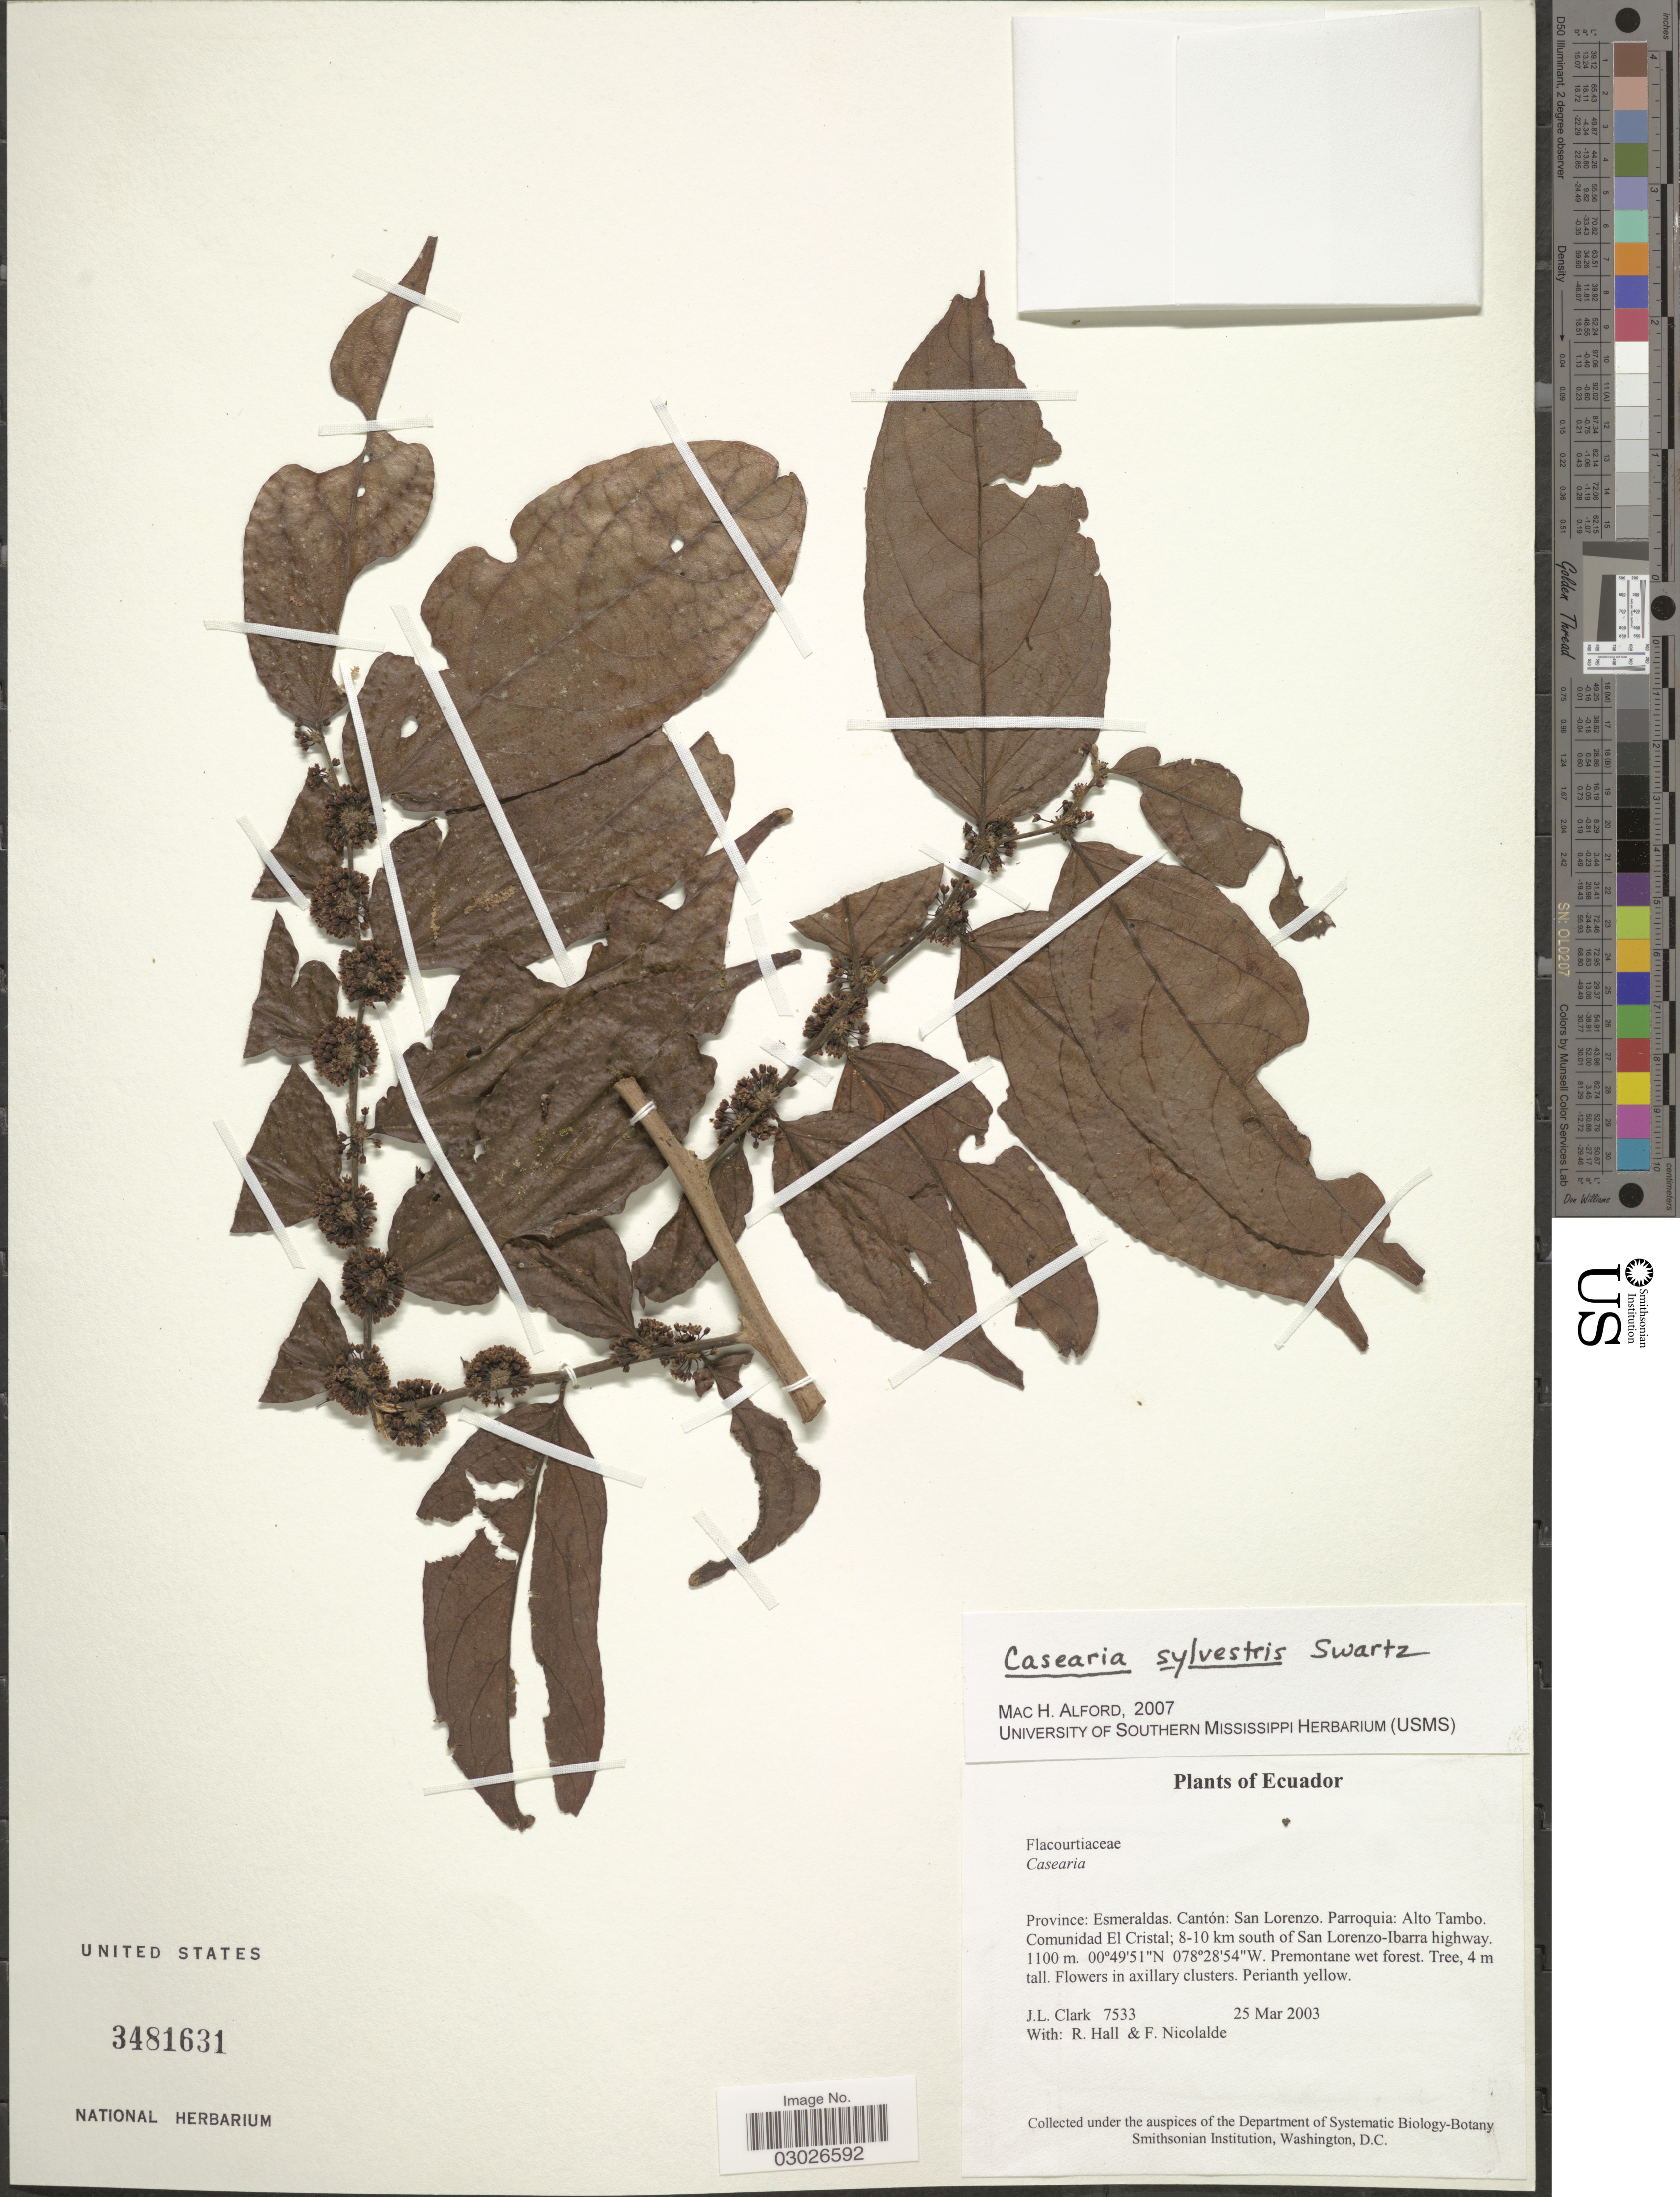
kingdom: Plantae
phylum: Tracheophyta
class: Magnoliopsida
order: Malpighiales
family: Salicaceae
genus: Casearia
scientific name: Casearia sylvestris var. sylvestris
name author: Sw.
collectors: J. L. Clark, R. Hall & F. Nicolalde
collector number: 7533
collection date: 2003-03-25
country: Ecuador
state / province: Esmeraldas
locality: Cantón: San Lorenzo, Parroquia: Alto Tambo, Comunidad El Cristal; 8-10 km south of San Lorenzo-Ibarra highway.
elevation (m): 1100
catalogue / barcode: US 3481631